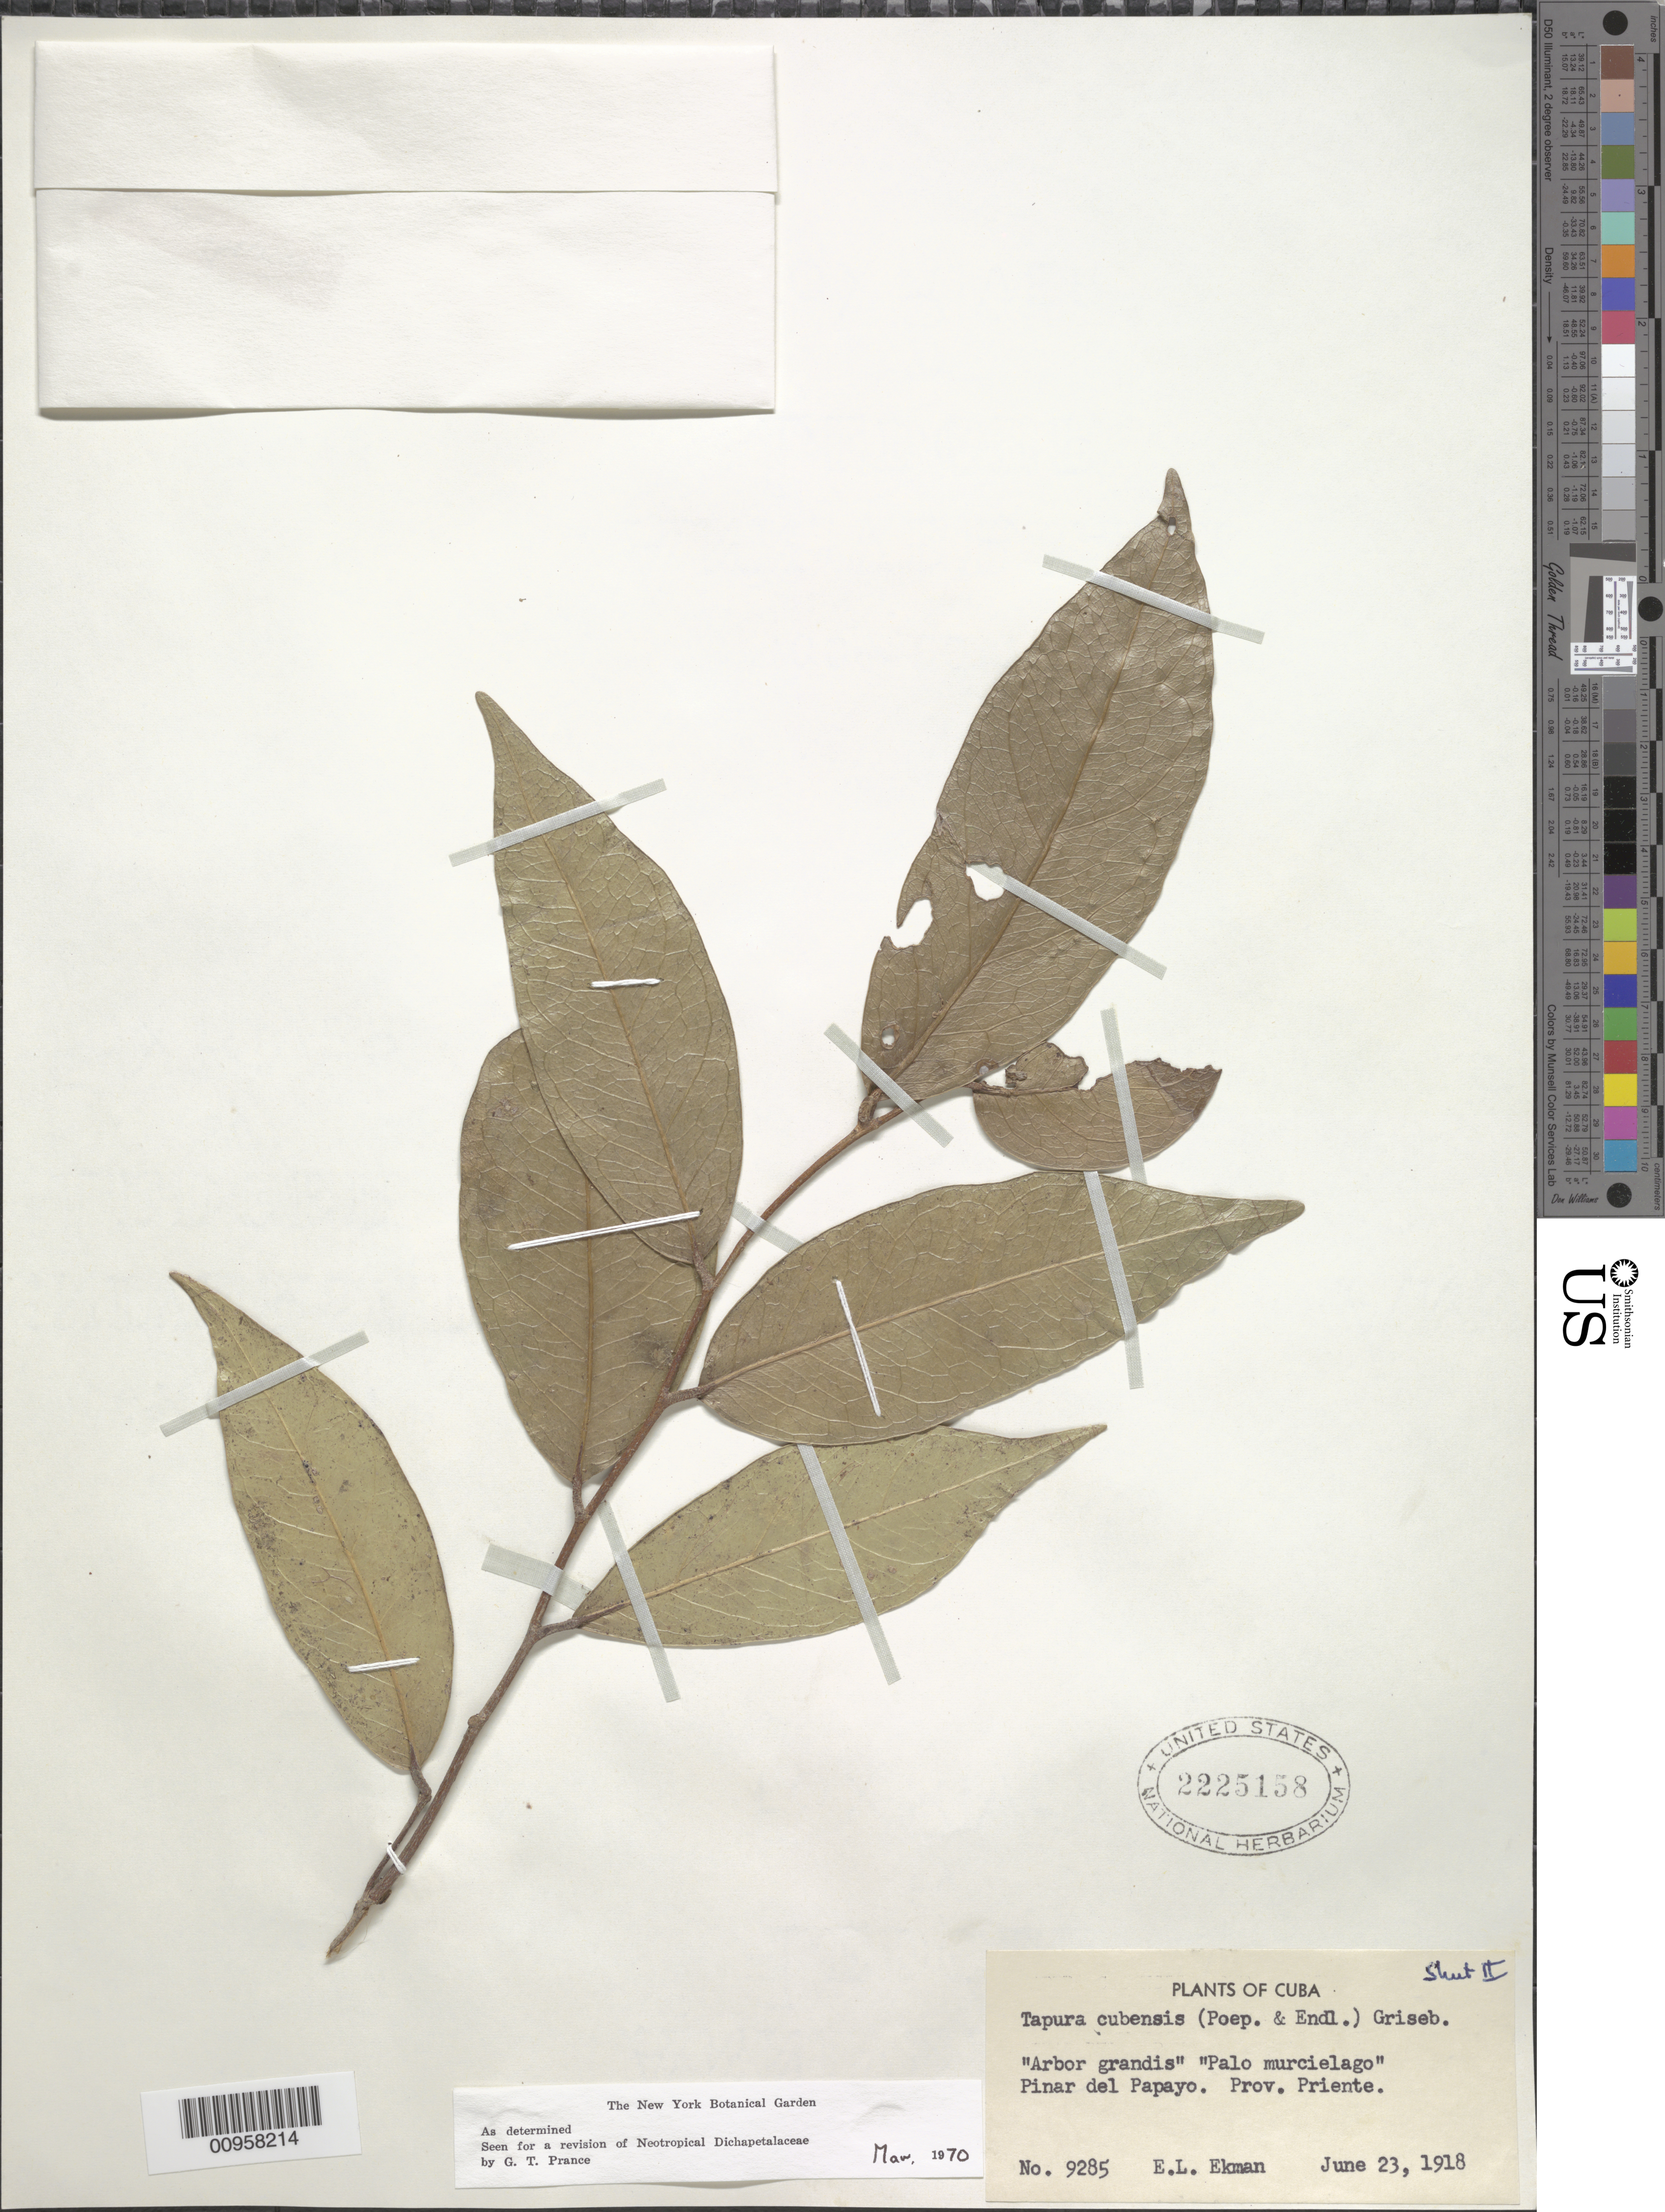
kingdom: Plantae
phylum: Tracheophyta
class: Magnoliopsida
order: Malpighiales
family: Dichapetalaceae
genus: Tapura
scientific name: Tapura cubensis subsp. cubensis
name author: (Poepp.) Griseb.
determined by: Prance, G. T.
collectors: E. L. Ekman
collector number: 8285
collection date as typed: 23 Jun 1918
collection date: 1918-06-23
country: Cuba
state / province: Oriente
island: Cuba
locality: Pinar del Papayo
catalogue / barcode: US 2225158